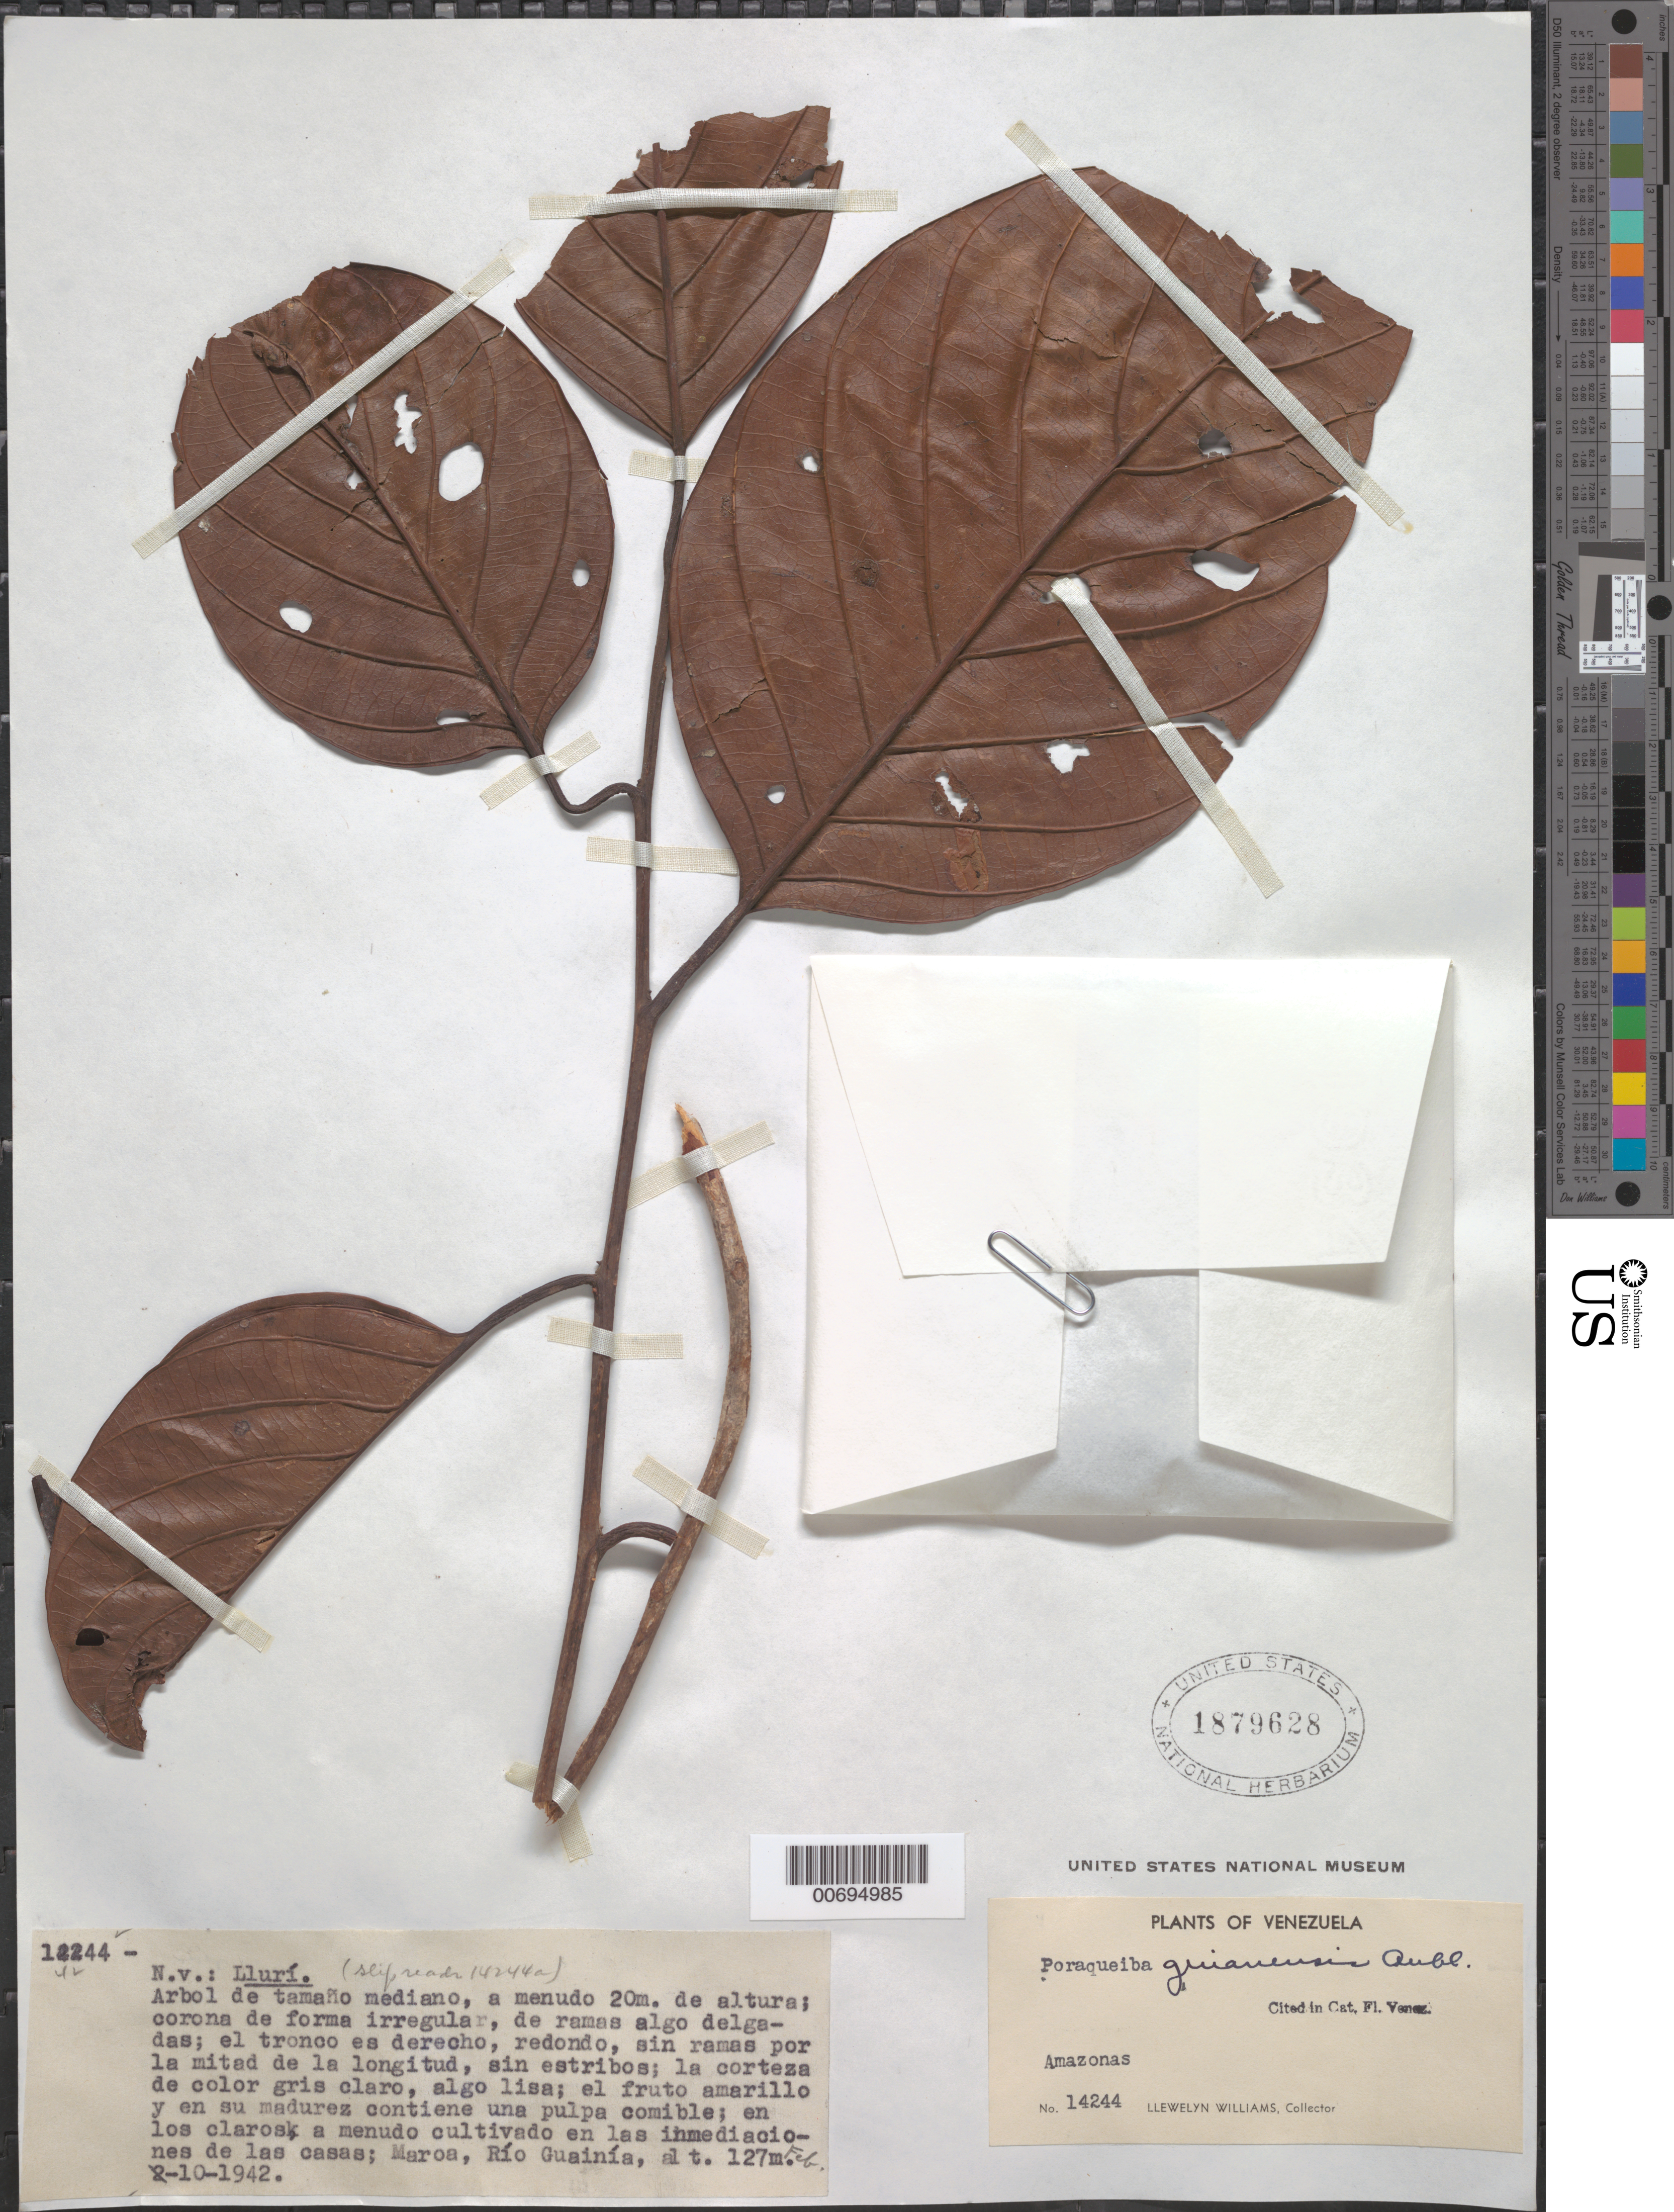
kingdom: Plantae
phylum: Tracheophyta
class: Magnoliopsida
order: Metteniusales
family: Metteniusaceae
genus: Poraqueiba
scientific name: Poraqueiba guianensis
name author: Aubl.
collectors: Ll. Williams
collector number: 14244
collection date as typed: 10-Feb-42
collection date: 1942-02-10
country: Venezuela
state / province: Amazonas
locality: Maroa, Río Guainía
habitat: En los claros a menudo cultivdo en las inmediaciones de las casas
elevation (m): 127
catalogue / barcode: US 1879628